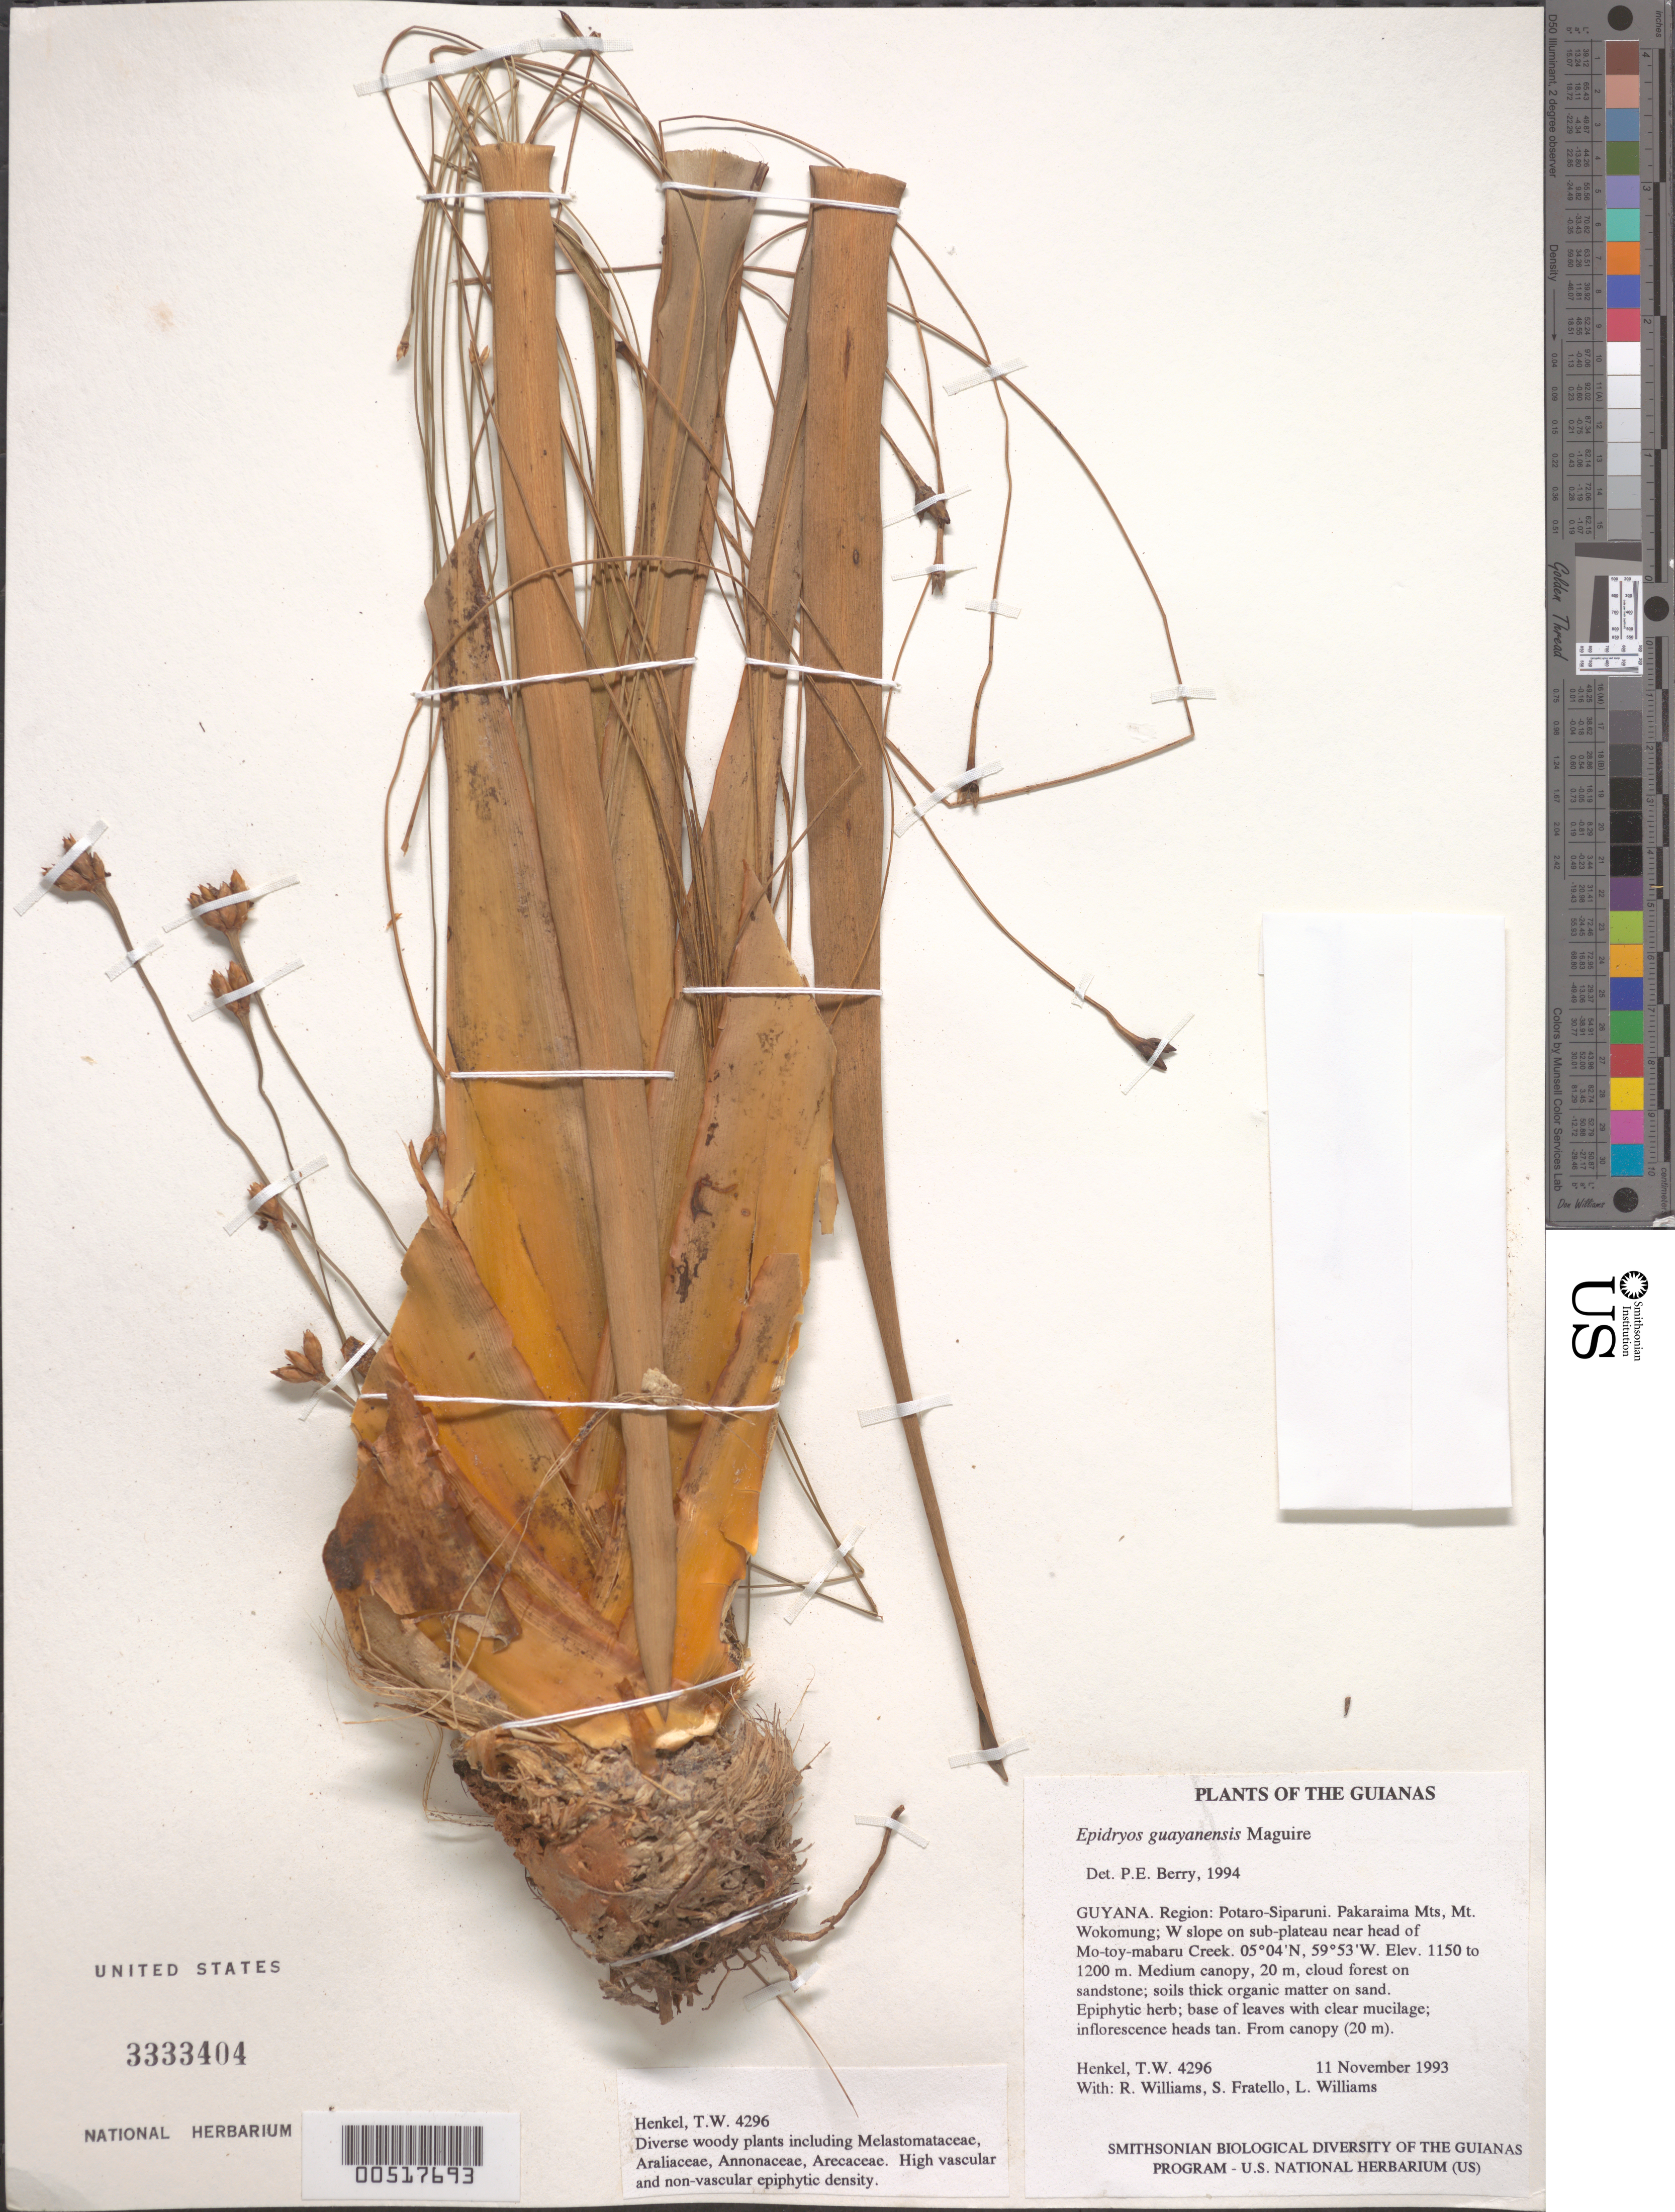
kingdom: Plantae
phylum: Tracheophyta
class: Liliopsida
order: Poales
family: Rapateaceae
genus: Epidryos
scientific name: Epidryos guayanensis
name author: Maguire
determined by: Berry, P. E., (WIS), University of Wisconsin - Madison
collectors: T. Henkel, R. Williams, S. Fratello & L. Williams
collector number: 4296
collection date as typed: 11 November 1993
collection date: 1993-11-11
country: Guyana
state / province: Potaro-Siparuni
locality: Pakaraima Mts, Mt. Wokomung; W slope on sub-plateau near head of Mo-toy-mabaru Creek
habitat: Medium canopy, 20 m, cloud forest on sandstone; soils thick organic matter on sand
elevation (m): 1150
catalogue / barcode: US 3333404